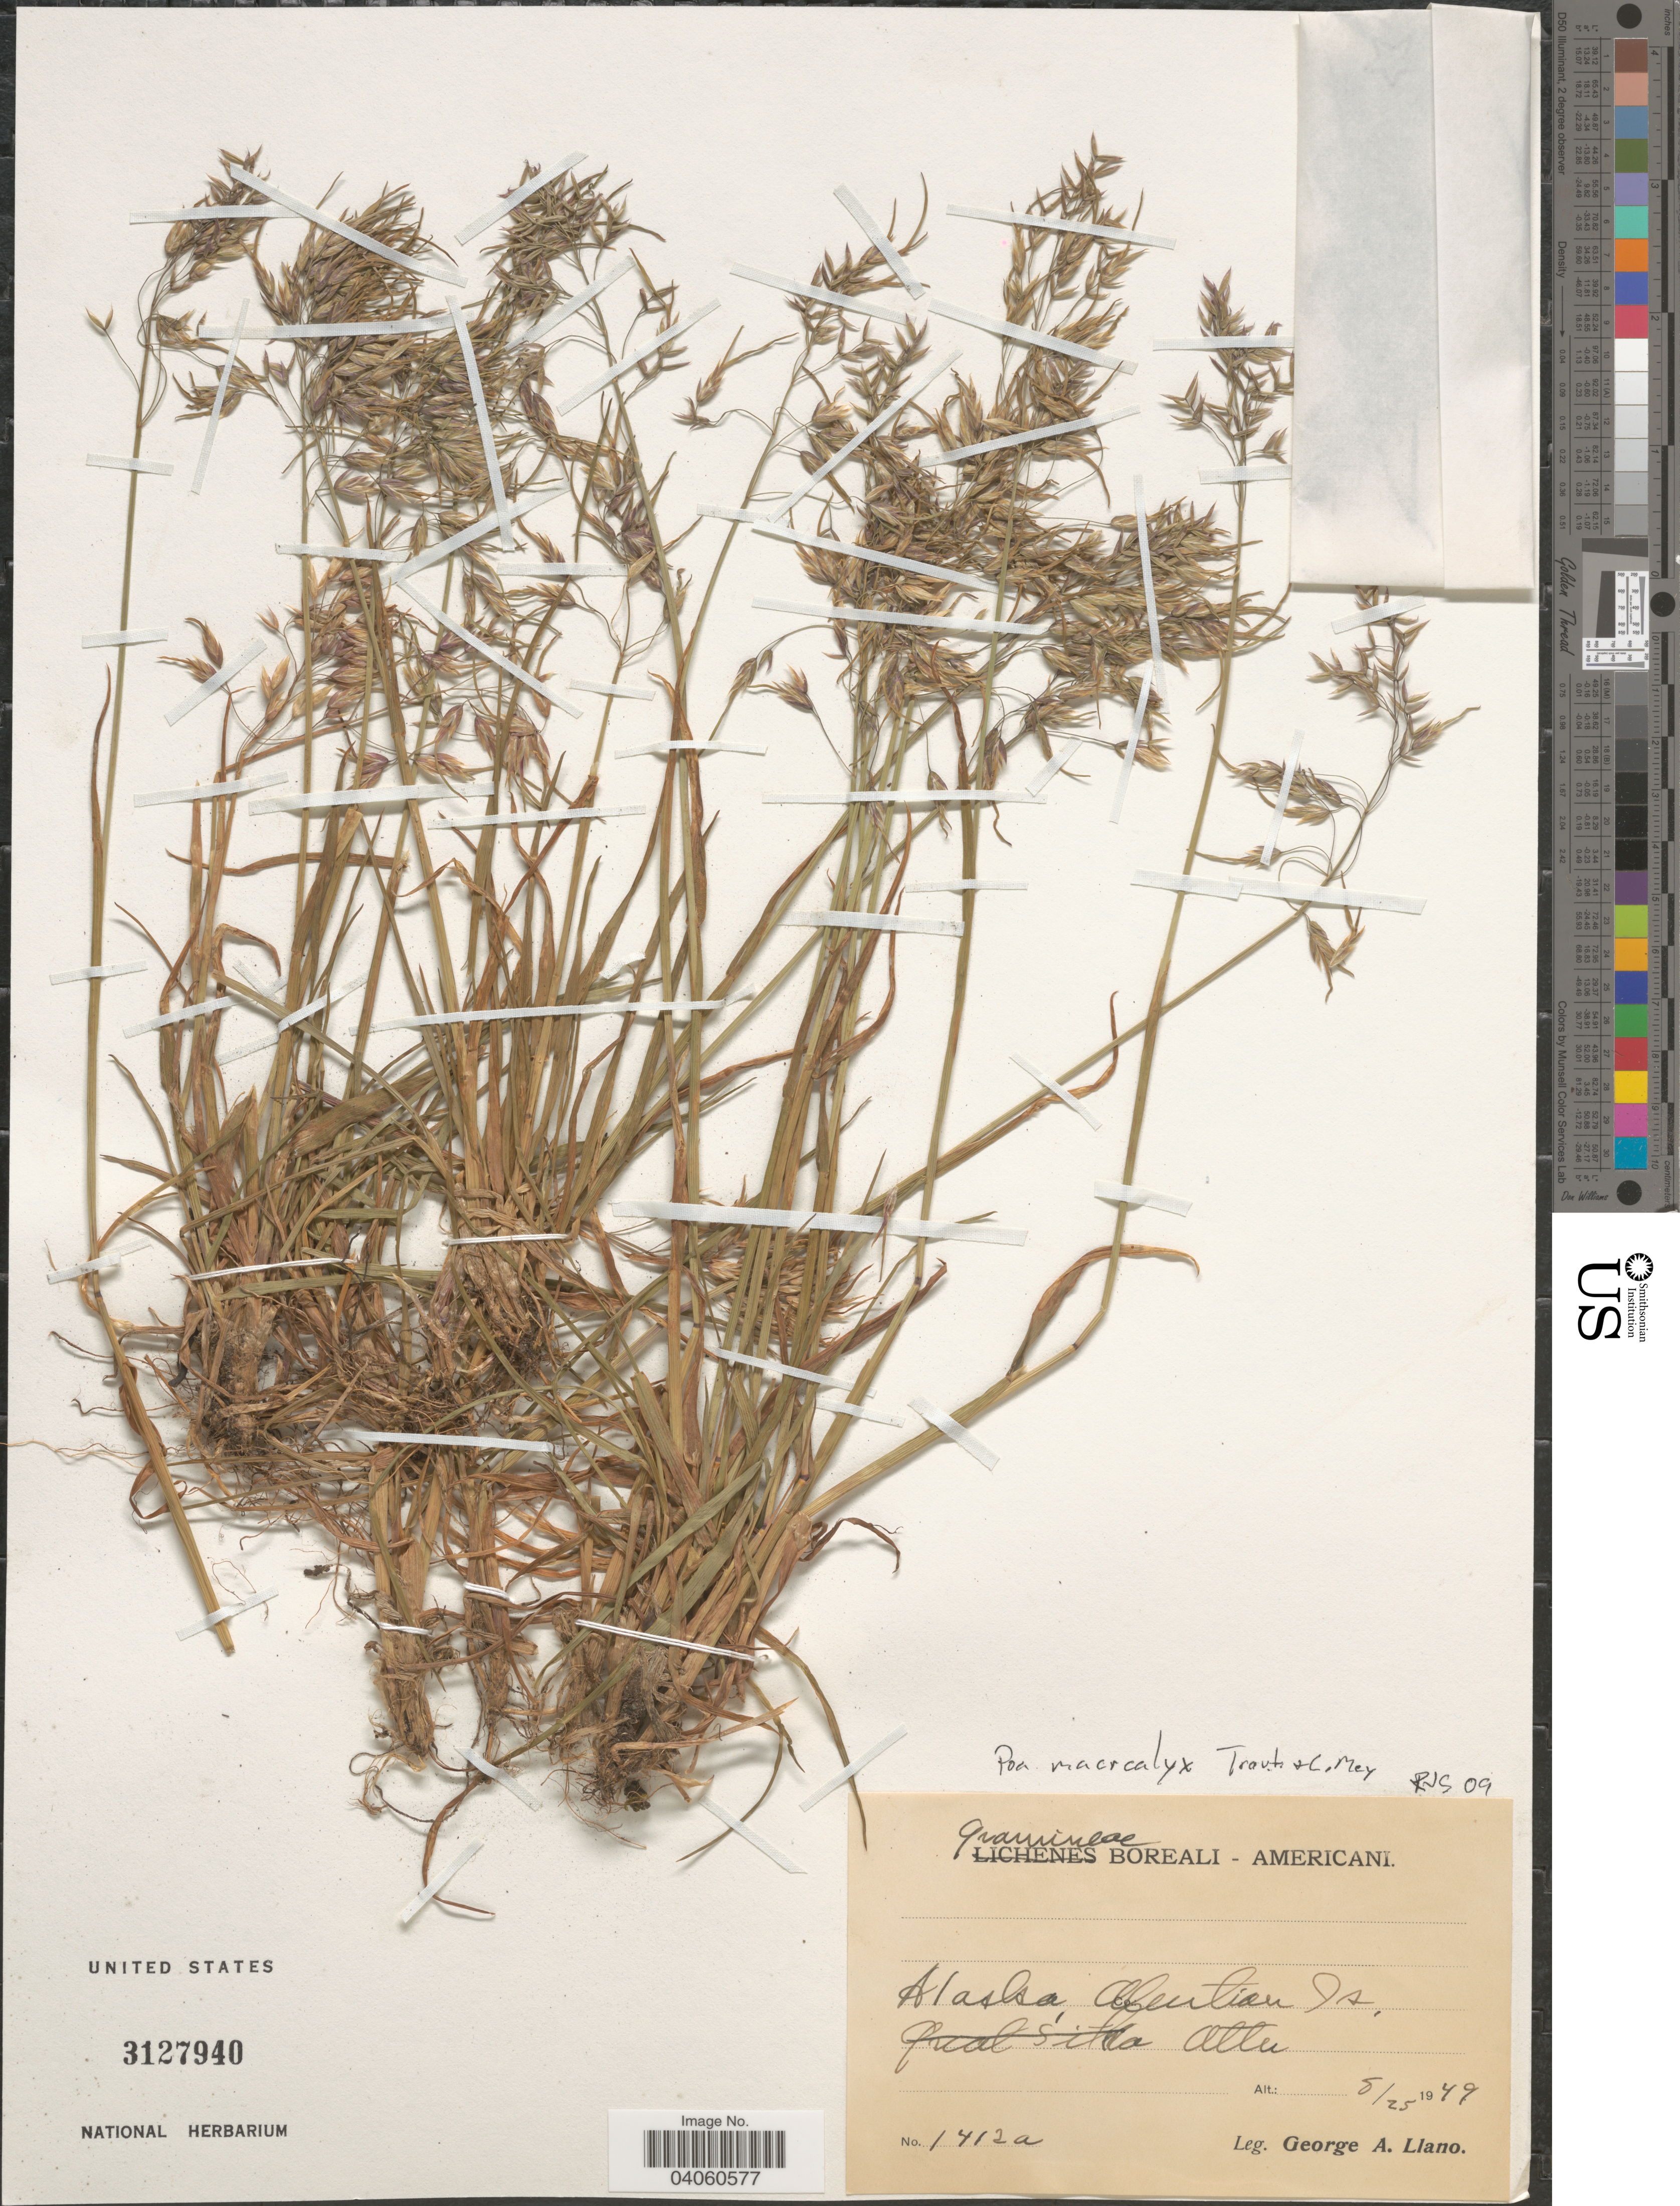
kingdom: Plantae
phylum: Tracheophyta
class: Liliopsida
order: Poales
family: Poaceae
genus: Poa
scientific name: Poa macrocalyx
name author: Trautv. & C.A. Mey.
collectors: G. Llano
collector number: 1412a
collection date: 1949-08-25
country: United States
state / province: Alaska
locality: Aleutian Is, Attu.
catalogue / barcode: US 3127940